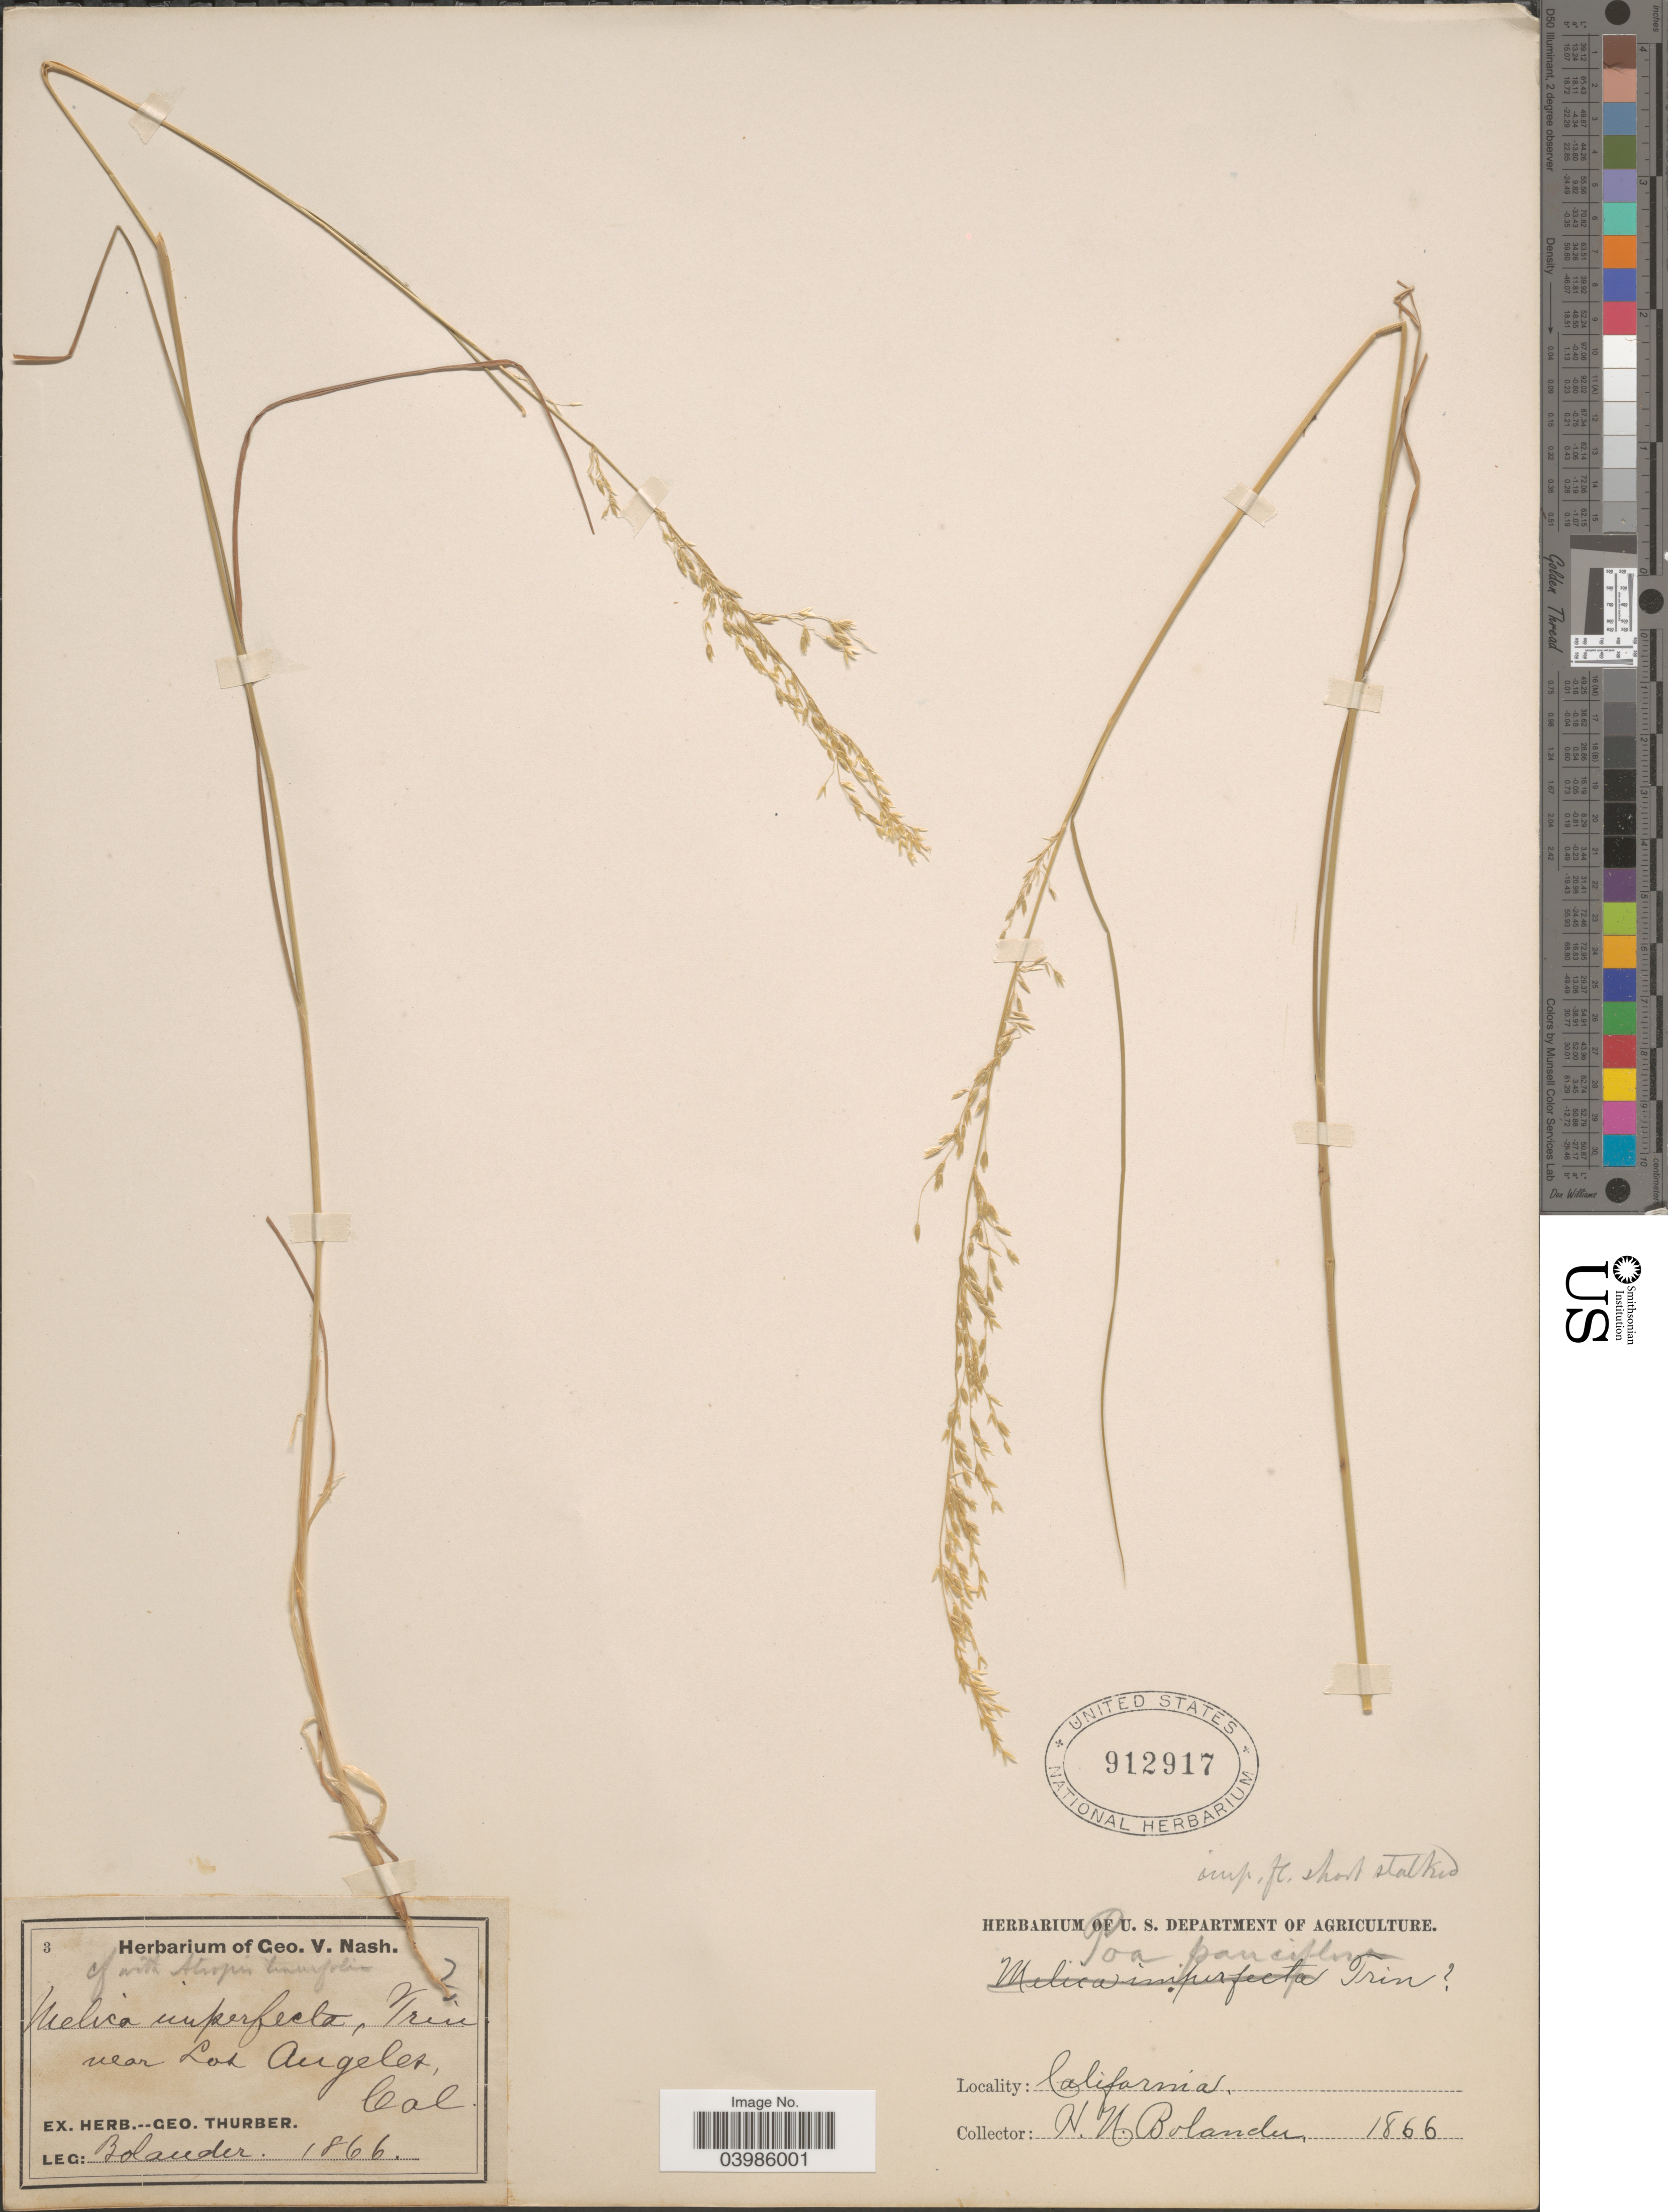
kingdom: Plantae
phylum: Tracheophyta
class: Liliopsida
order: Poales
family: Poaceae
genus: Melica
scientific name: Melica imperfecta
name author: Trin.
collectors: H. Bolander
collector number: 3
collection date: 1866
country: United States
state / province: California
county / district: Los Angeles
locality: Near Los Angeles.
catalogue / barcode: US 912917